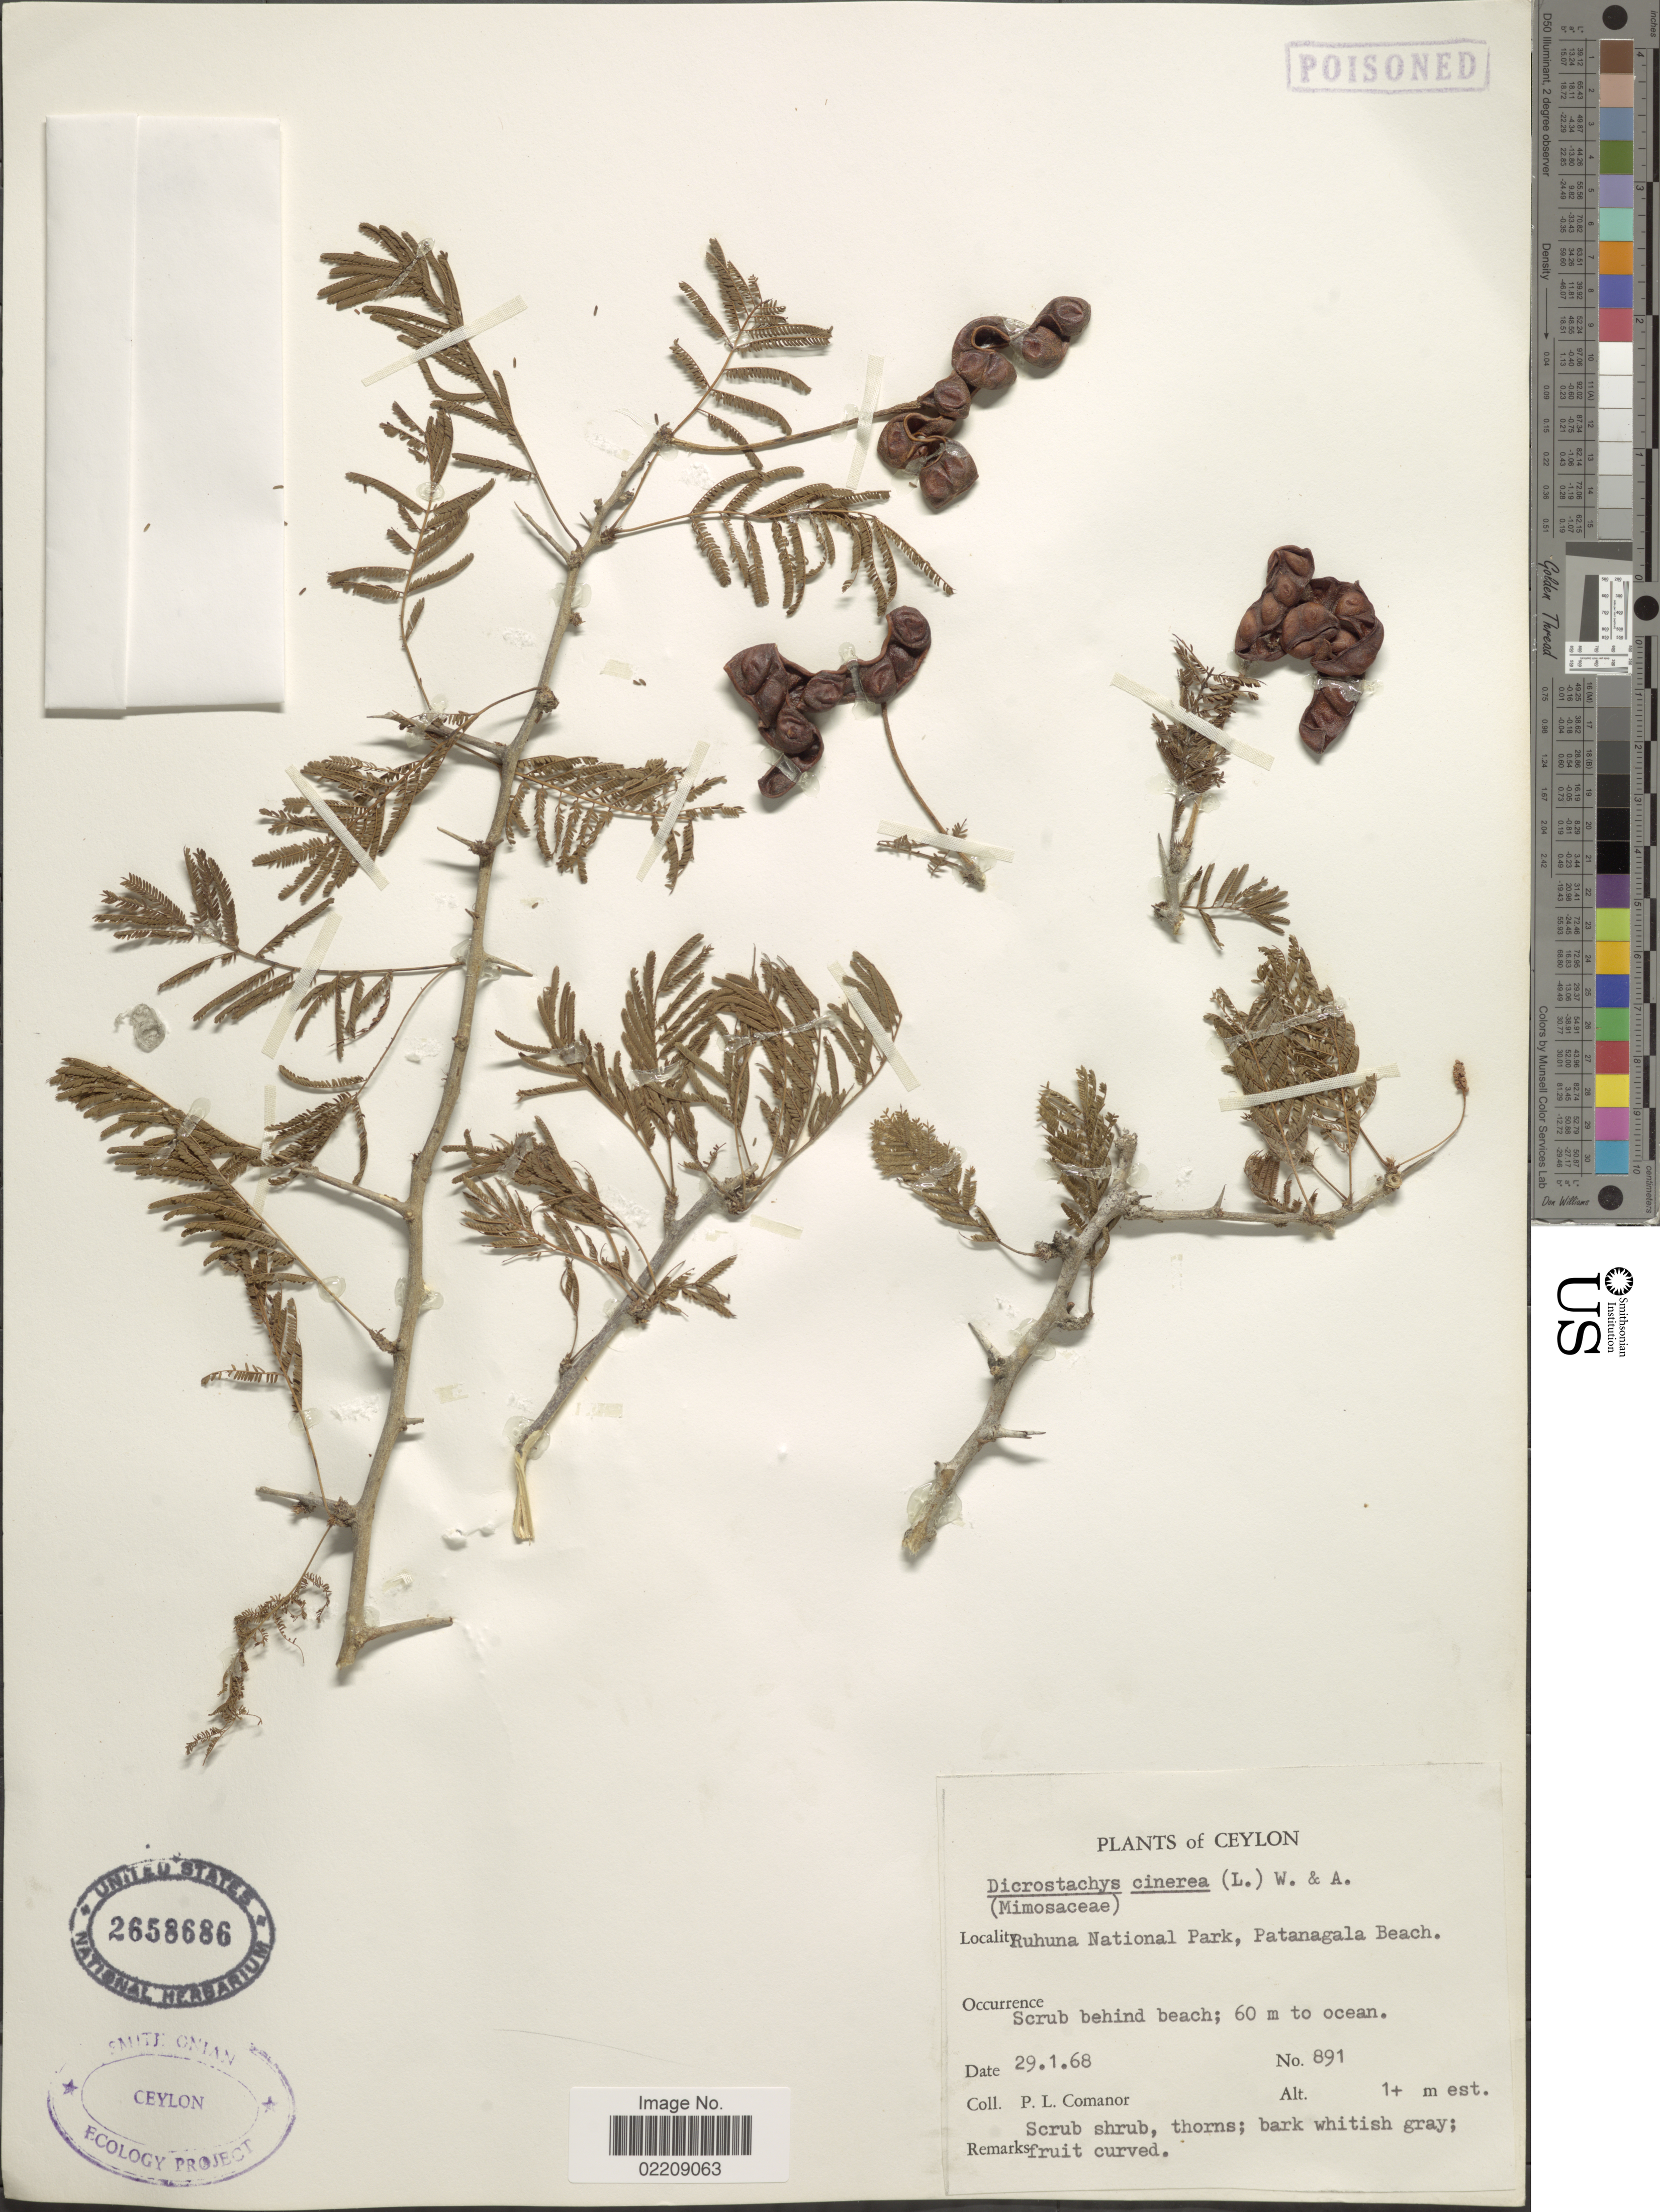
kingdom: Plantae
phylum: Tracheophyta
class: Magnoliopsida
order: Fabales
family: Fabaceae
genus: Dichrostachys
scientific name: Dichrostachys cinerea R. Vig., nom. illeg.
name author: R. Vig.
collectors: P. Comanor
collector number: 891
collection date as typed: Transcribed d/m/y: 29/1/68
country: Sri Lanka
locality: Ceylon, Ruhuna National Park, Patanagala Beach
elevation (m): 1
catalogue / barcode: US 2658686